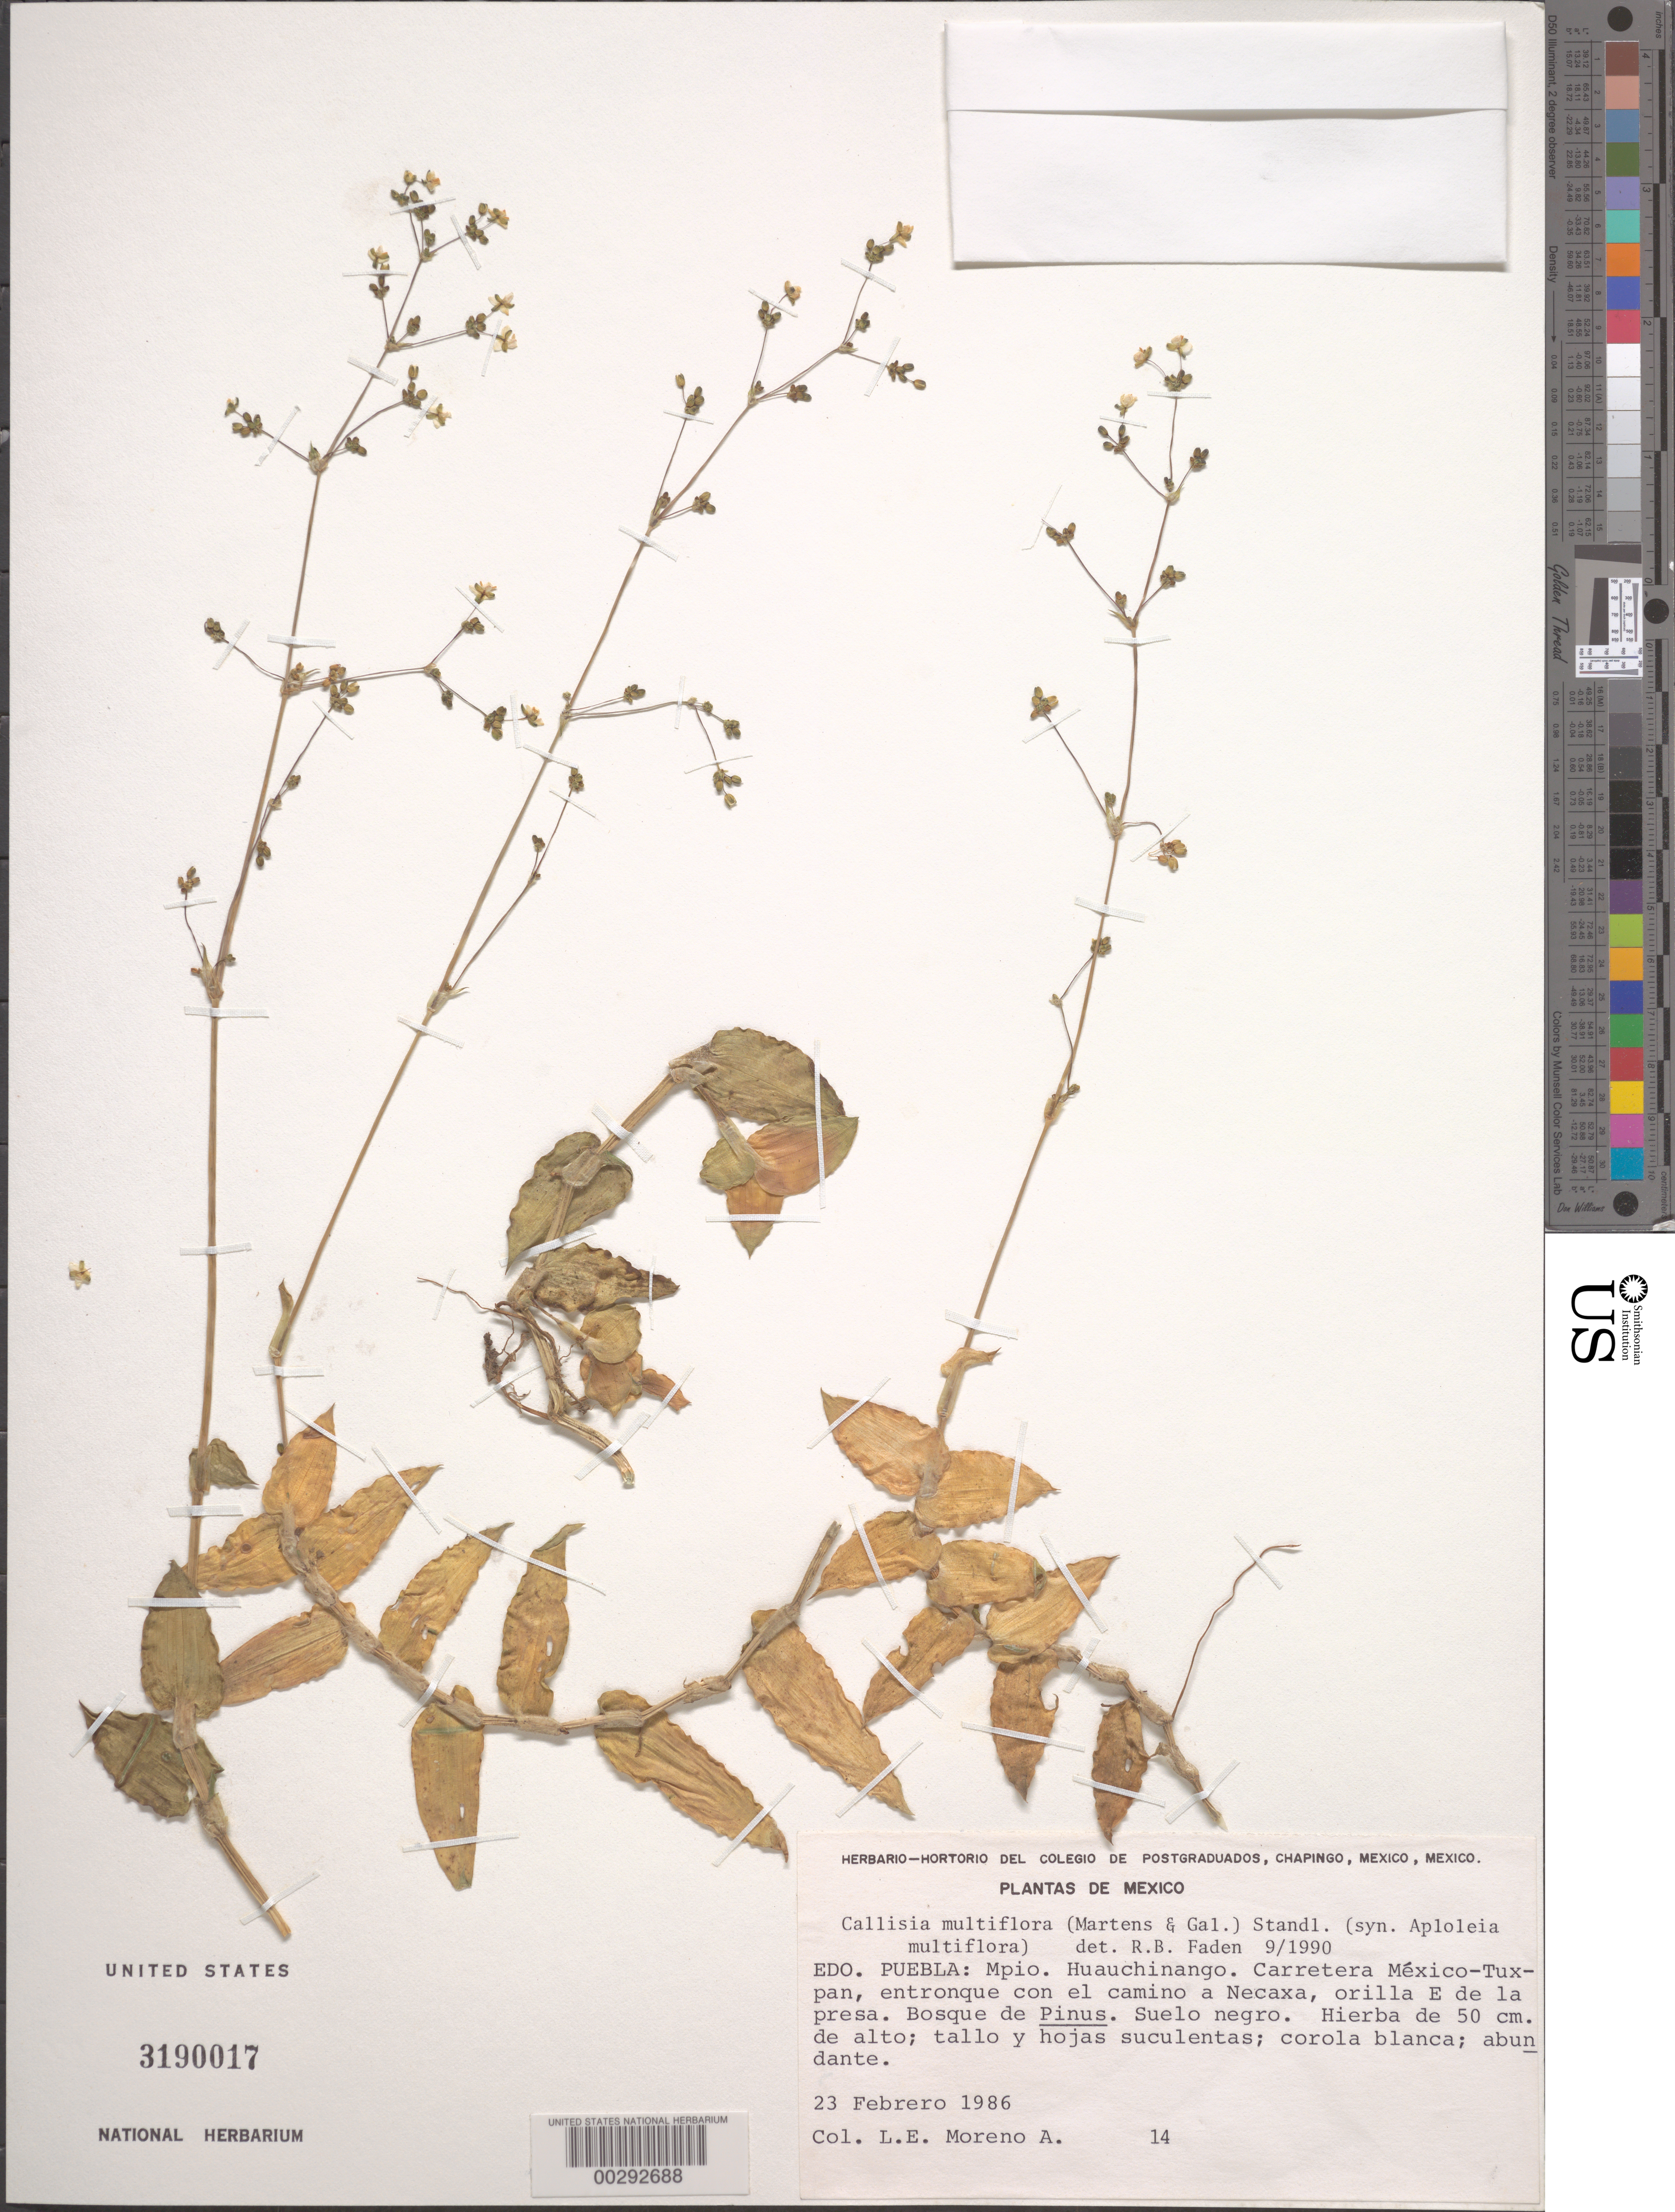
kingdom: Plantae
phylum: Tracheophyta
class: Liliopsida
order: Commelinales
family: Commelinaceae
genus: Callisia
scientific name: Callisia multiflora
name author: (M. Martens & Galeotti) Standl.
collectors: L. E. Moreno-A.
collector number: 14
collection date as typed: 23 Feb 1986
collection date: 1986-02-23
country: Mexico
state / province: Puebla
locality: Huauchinango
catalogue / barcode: US 292688